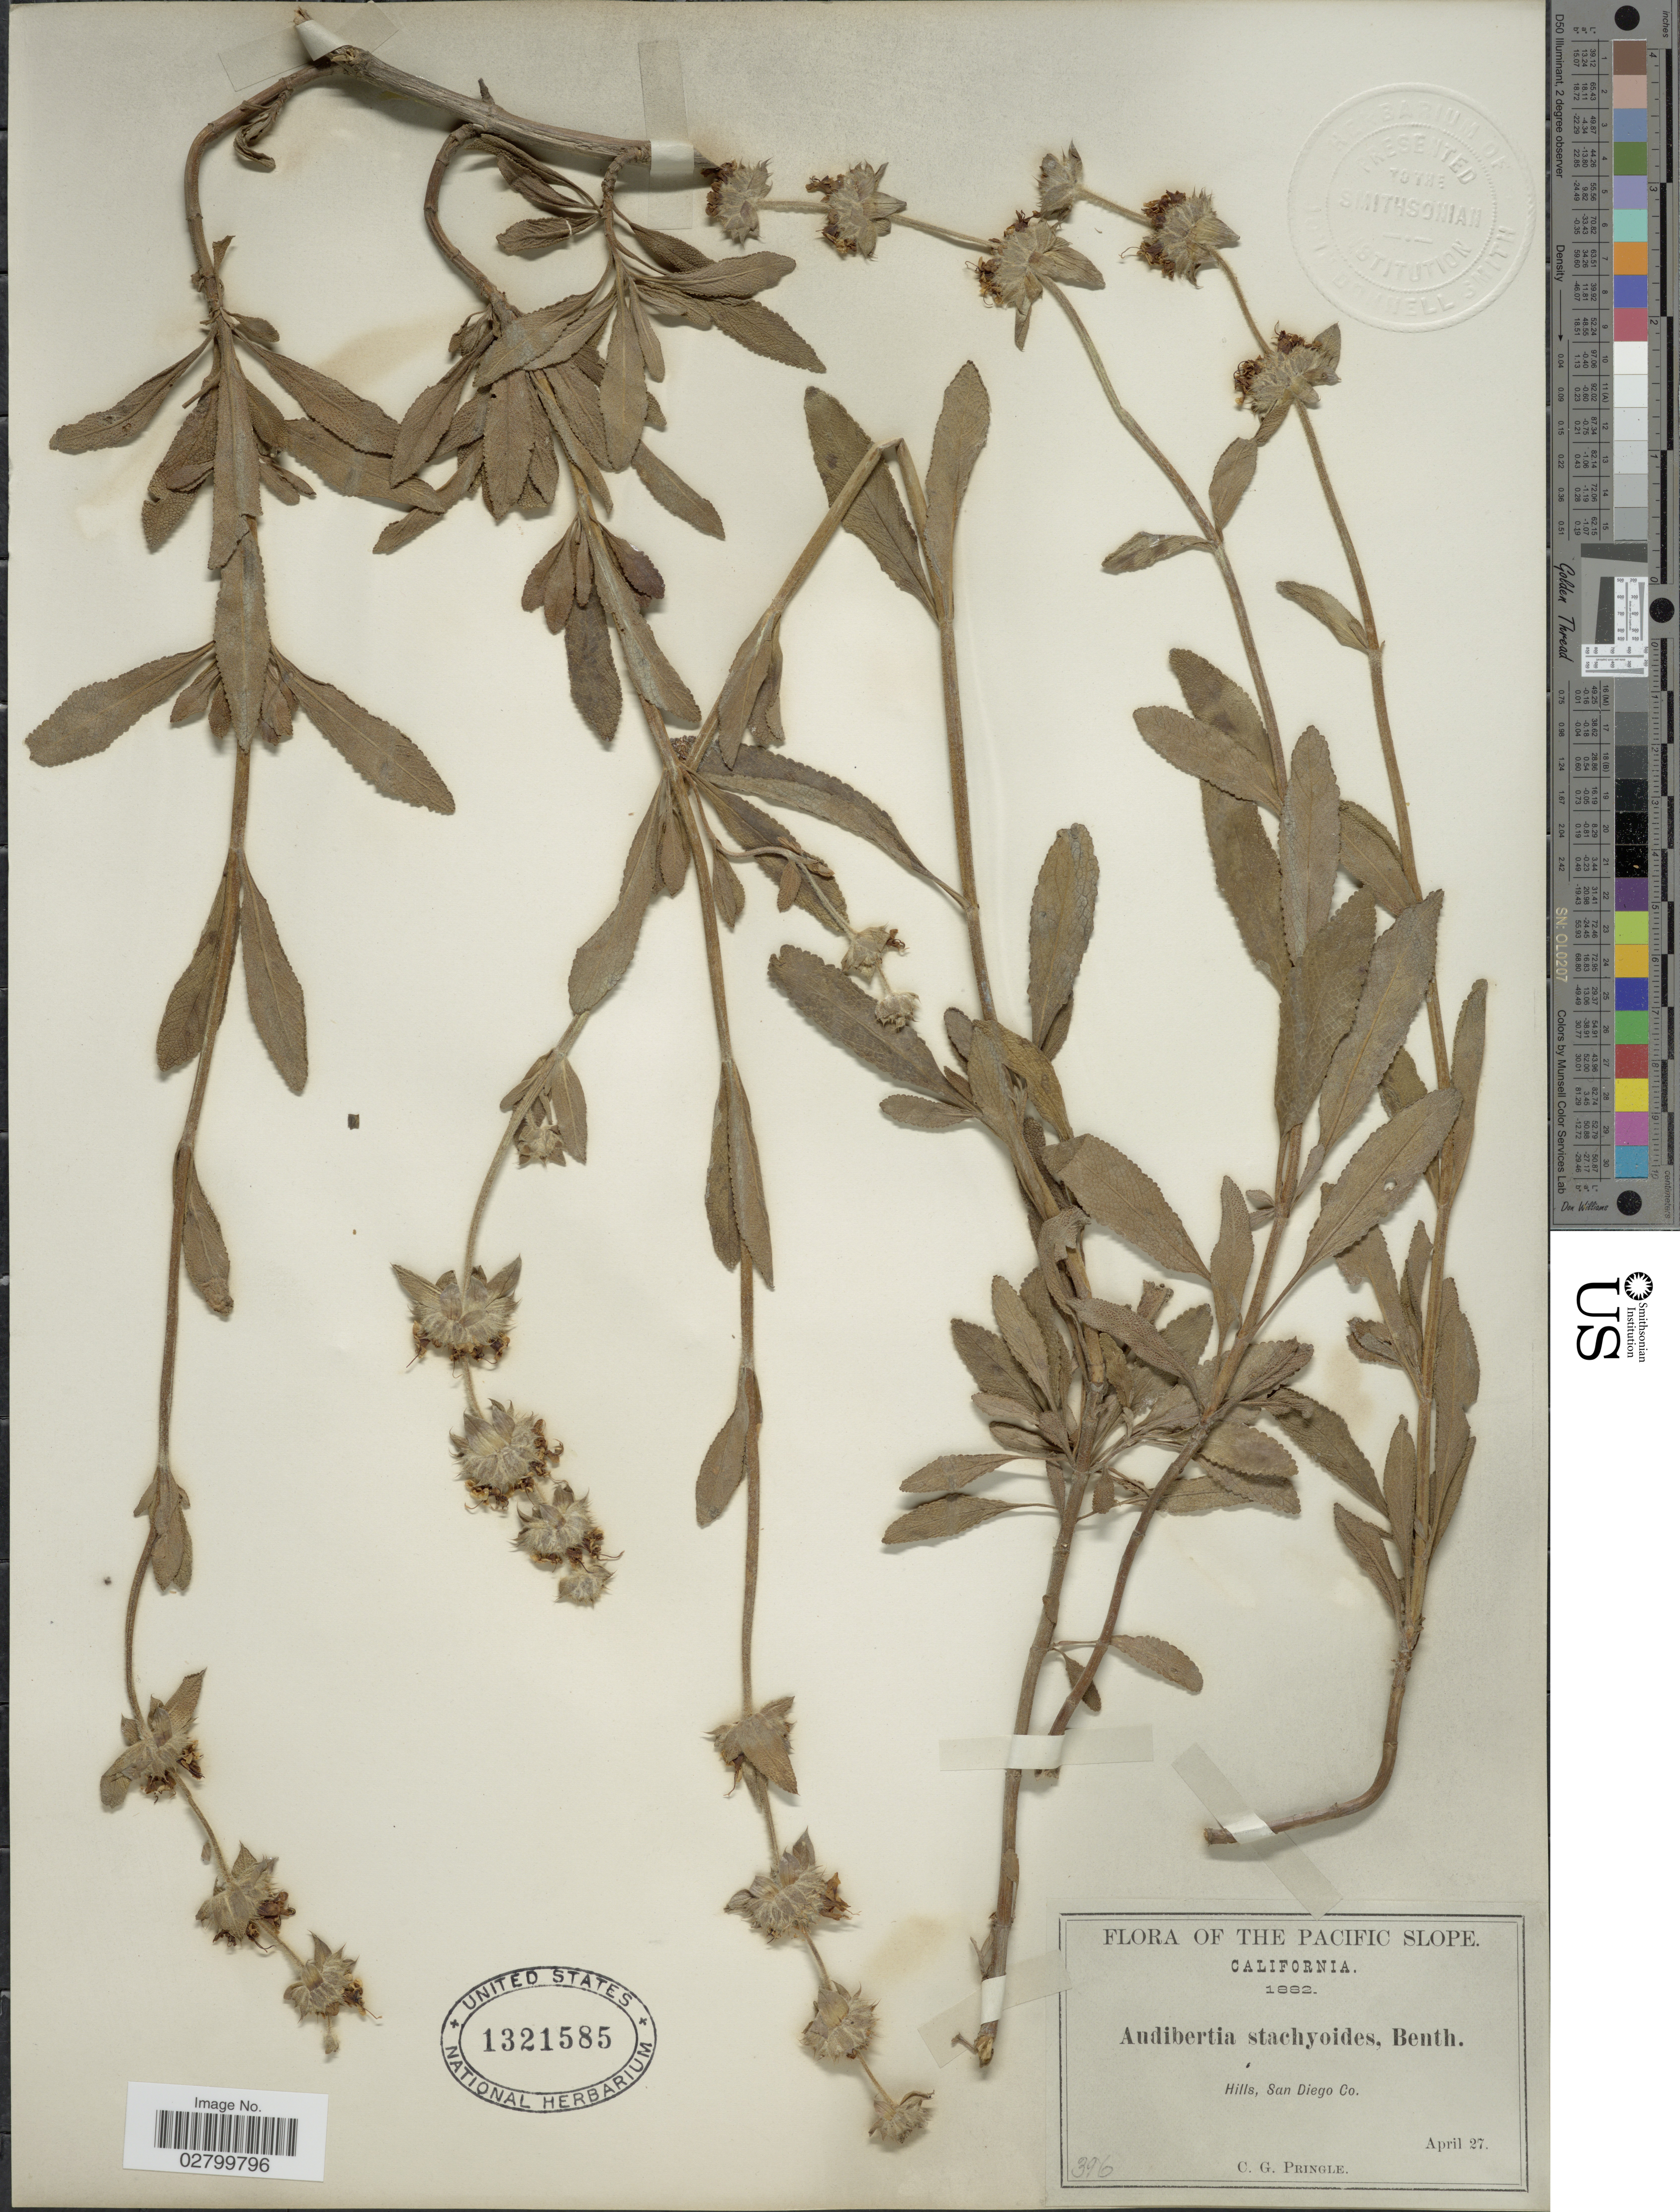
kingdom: Plantae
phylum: Tracheophyta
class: Magnoliopsida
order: Lamiales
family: Lamiaceae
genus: Salvia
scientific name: Salvia mellifera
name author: Greene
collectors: C. G. Pringle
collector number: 396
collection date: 1882-04-27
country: United States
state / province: California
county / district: San Diego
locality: Pacific Slope. Hills, San Diego Co.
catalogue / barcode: US 1321585